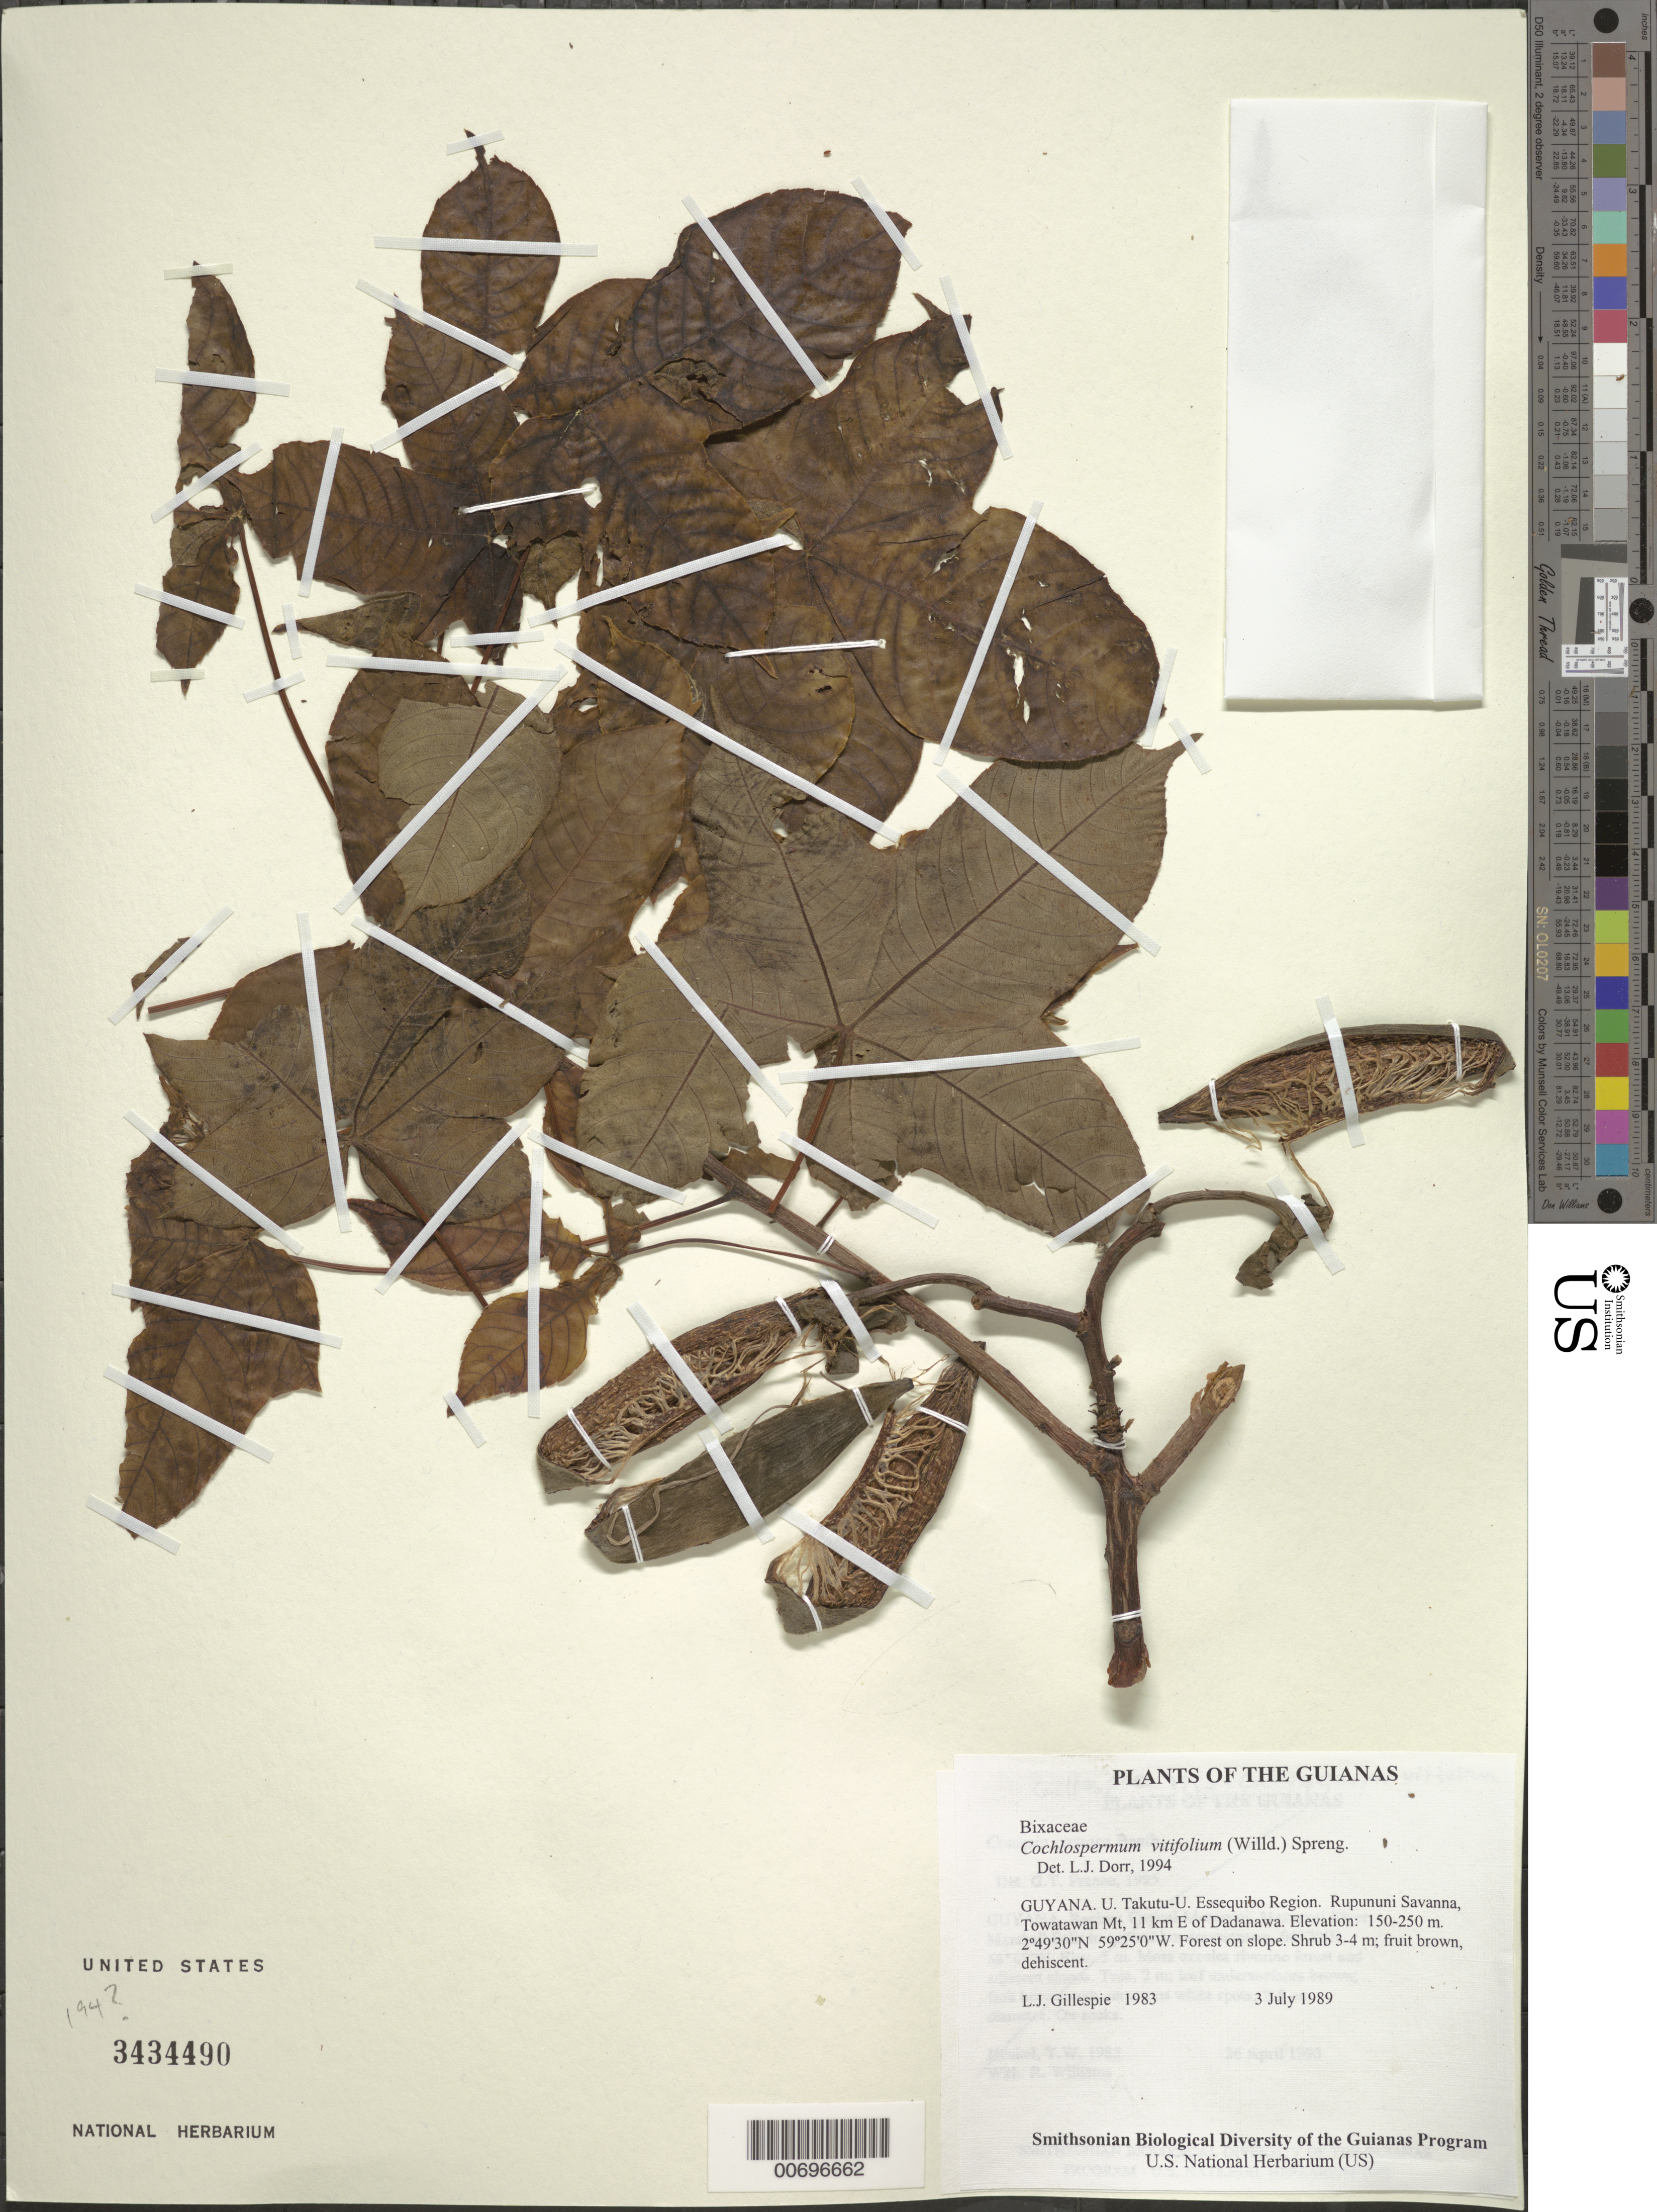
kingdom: Plantae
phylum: Tracheophyta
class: Magnoliopsida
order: Malvales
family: Cochlospermaceae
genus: Cochlospermum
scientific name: Cochlospermum vitifolium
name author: (Willd.) Spreng.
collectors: L. J. Gillespie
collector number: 1983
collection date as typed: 3 July 1989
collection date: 1989-07-03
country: Guyana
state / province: U. Takutu-U. Essequibo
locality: Rupununi Savanna, Towatawan Mt, 11 km E of Dadanawa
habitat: Forest on slope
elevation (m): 150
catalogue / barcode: US 3434490